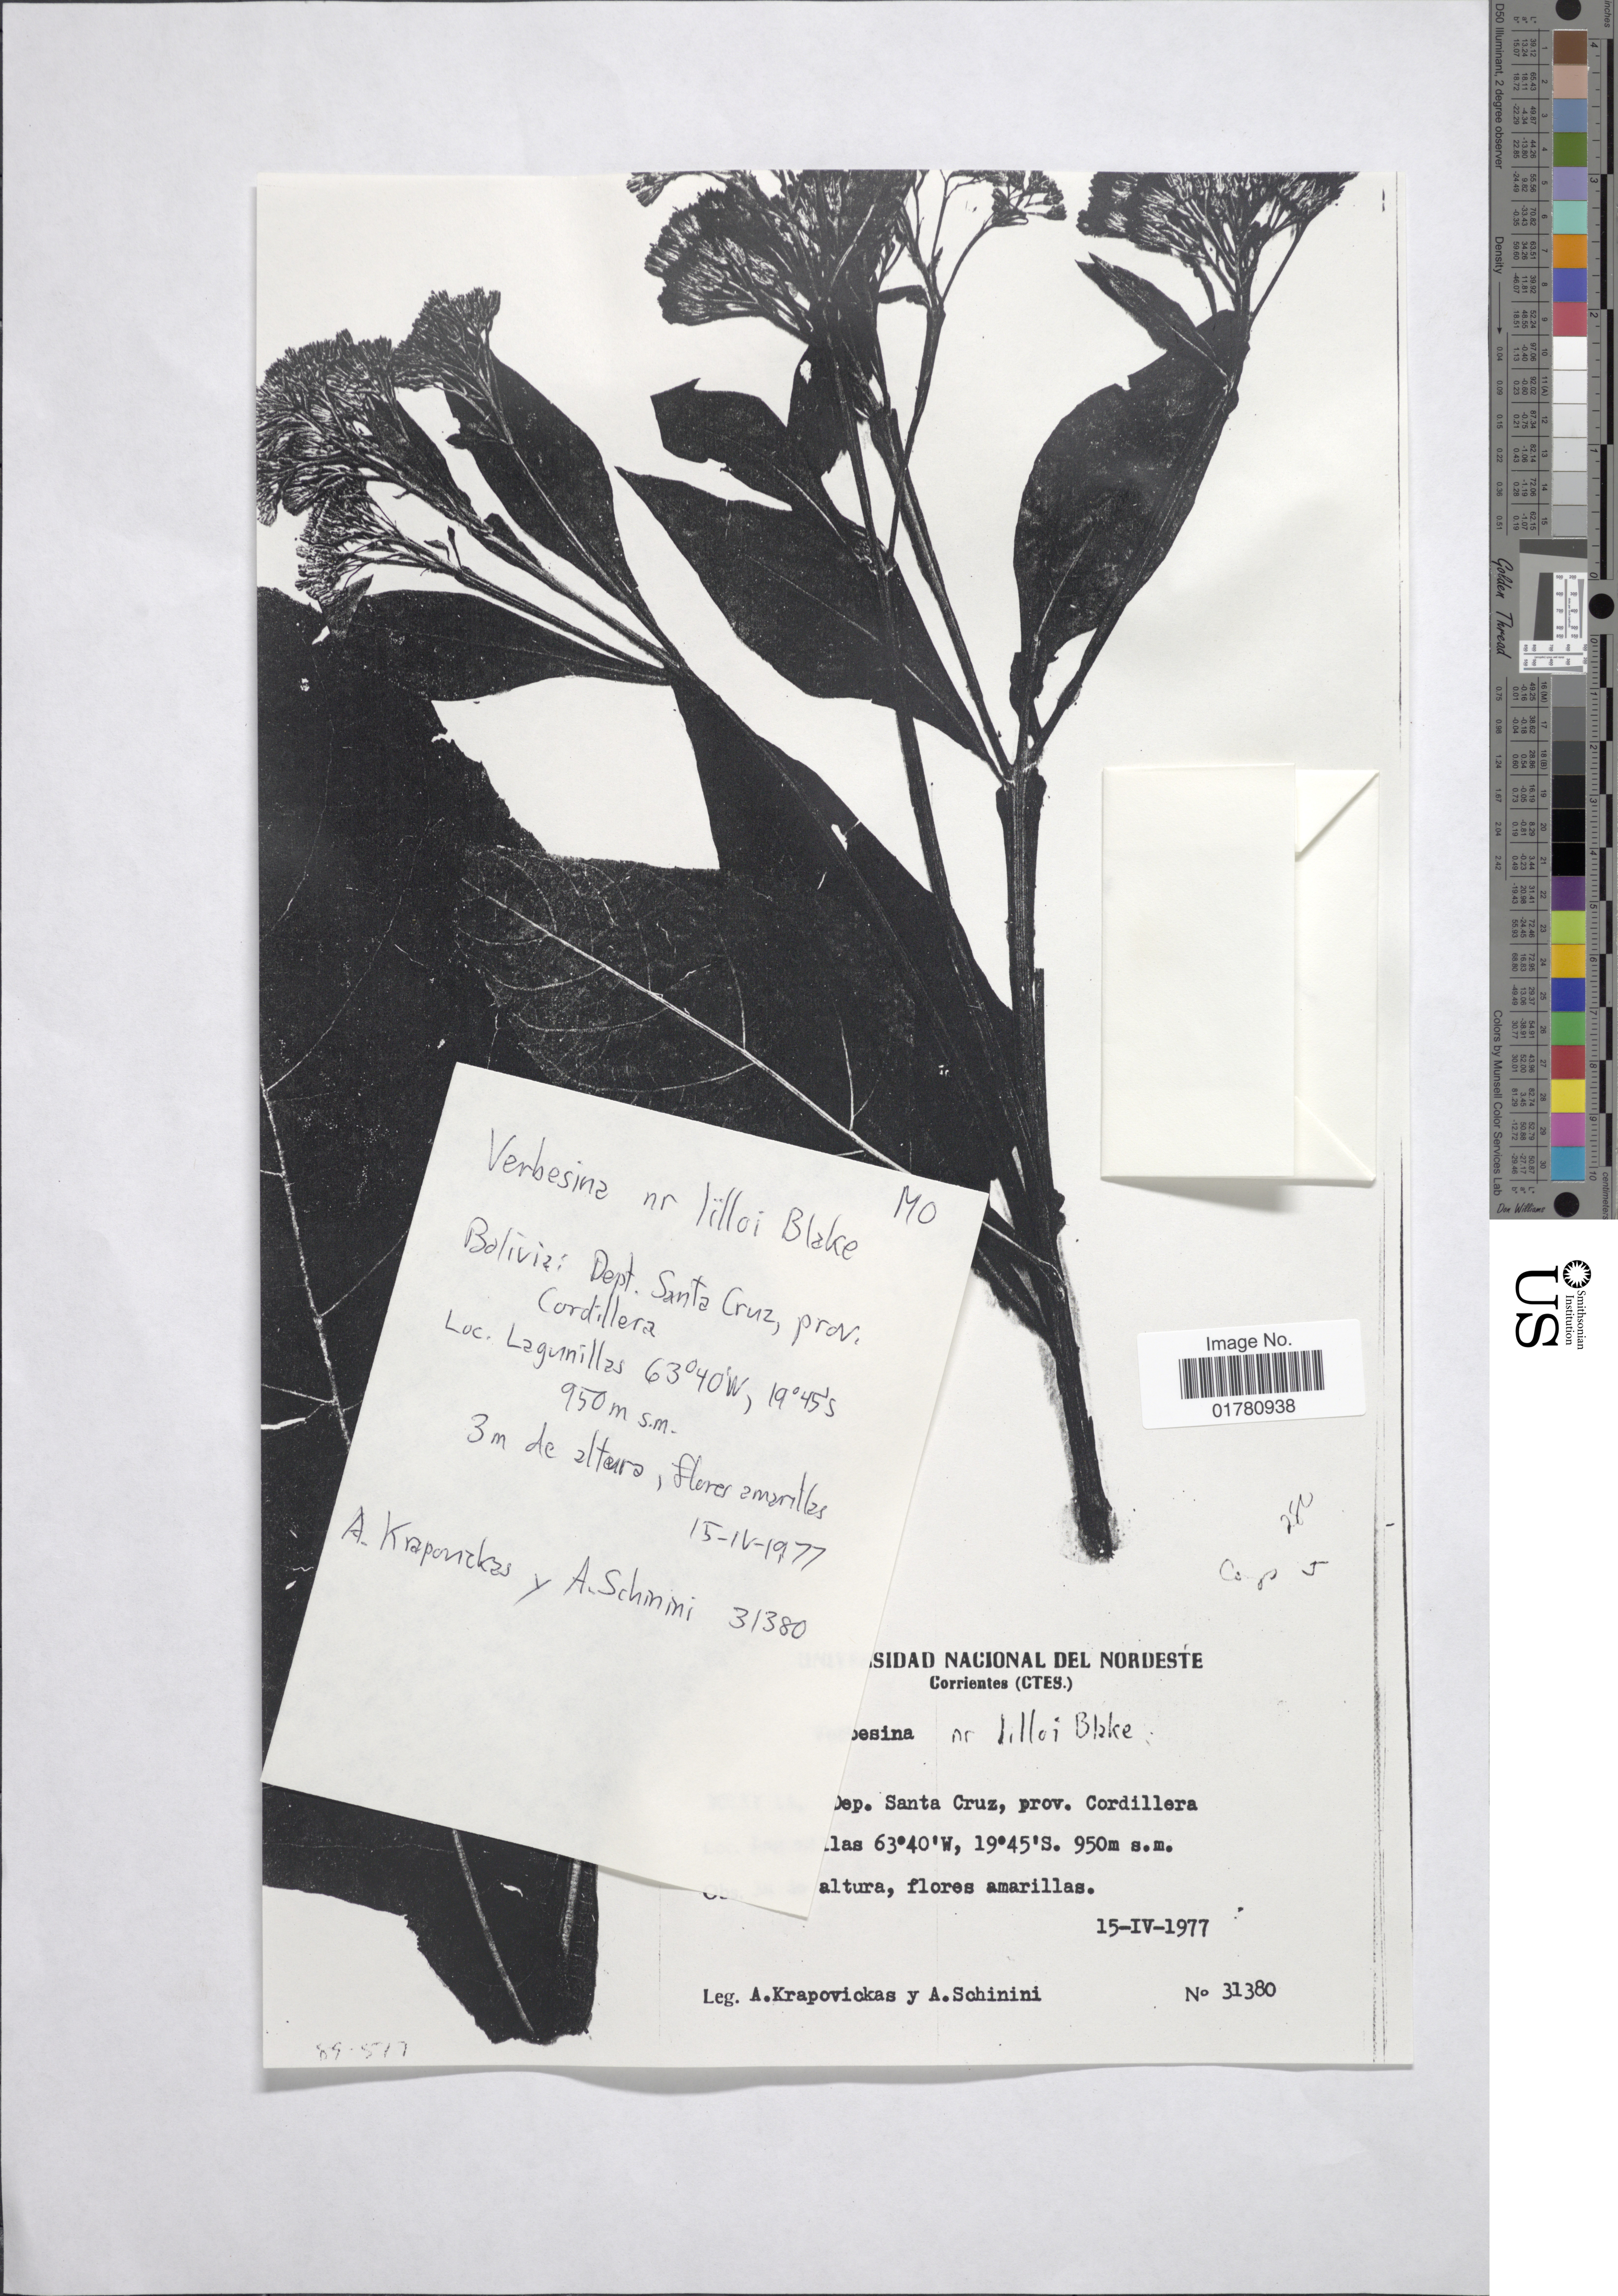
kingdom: Plantae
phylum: Tracheophyta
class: Magnoliopsida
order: Asterales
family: Asteraceae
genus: Verbesina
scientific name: Verbesina lilloi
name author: S.F. Blake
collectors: A. Krapovickas & A. Schinini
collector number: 31380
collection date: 1977-04-15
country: Bolivia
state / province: Santa Cruz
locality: Dept Santa Cruz, prov. Cordillera, Lagunillas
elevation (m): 950